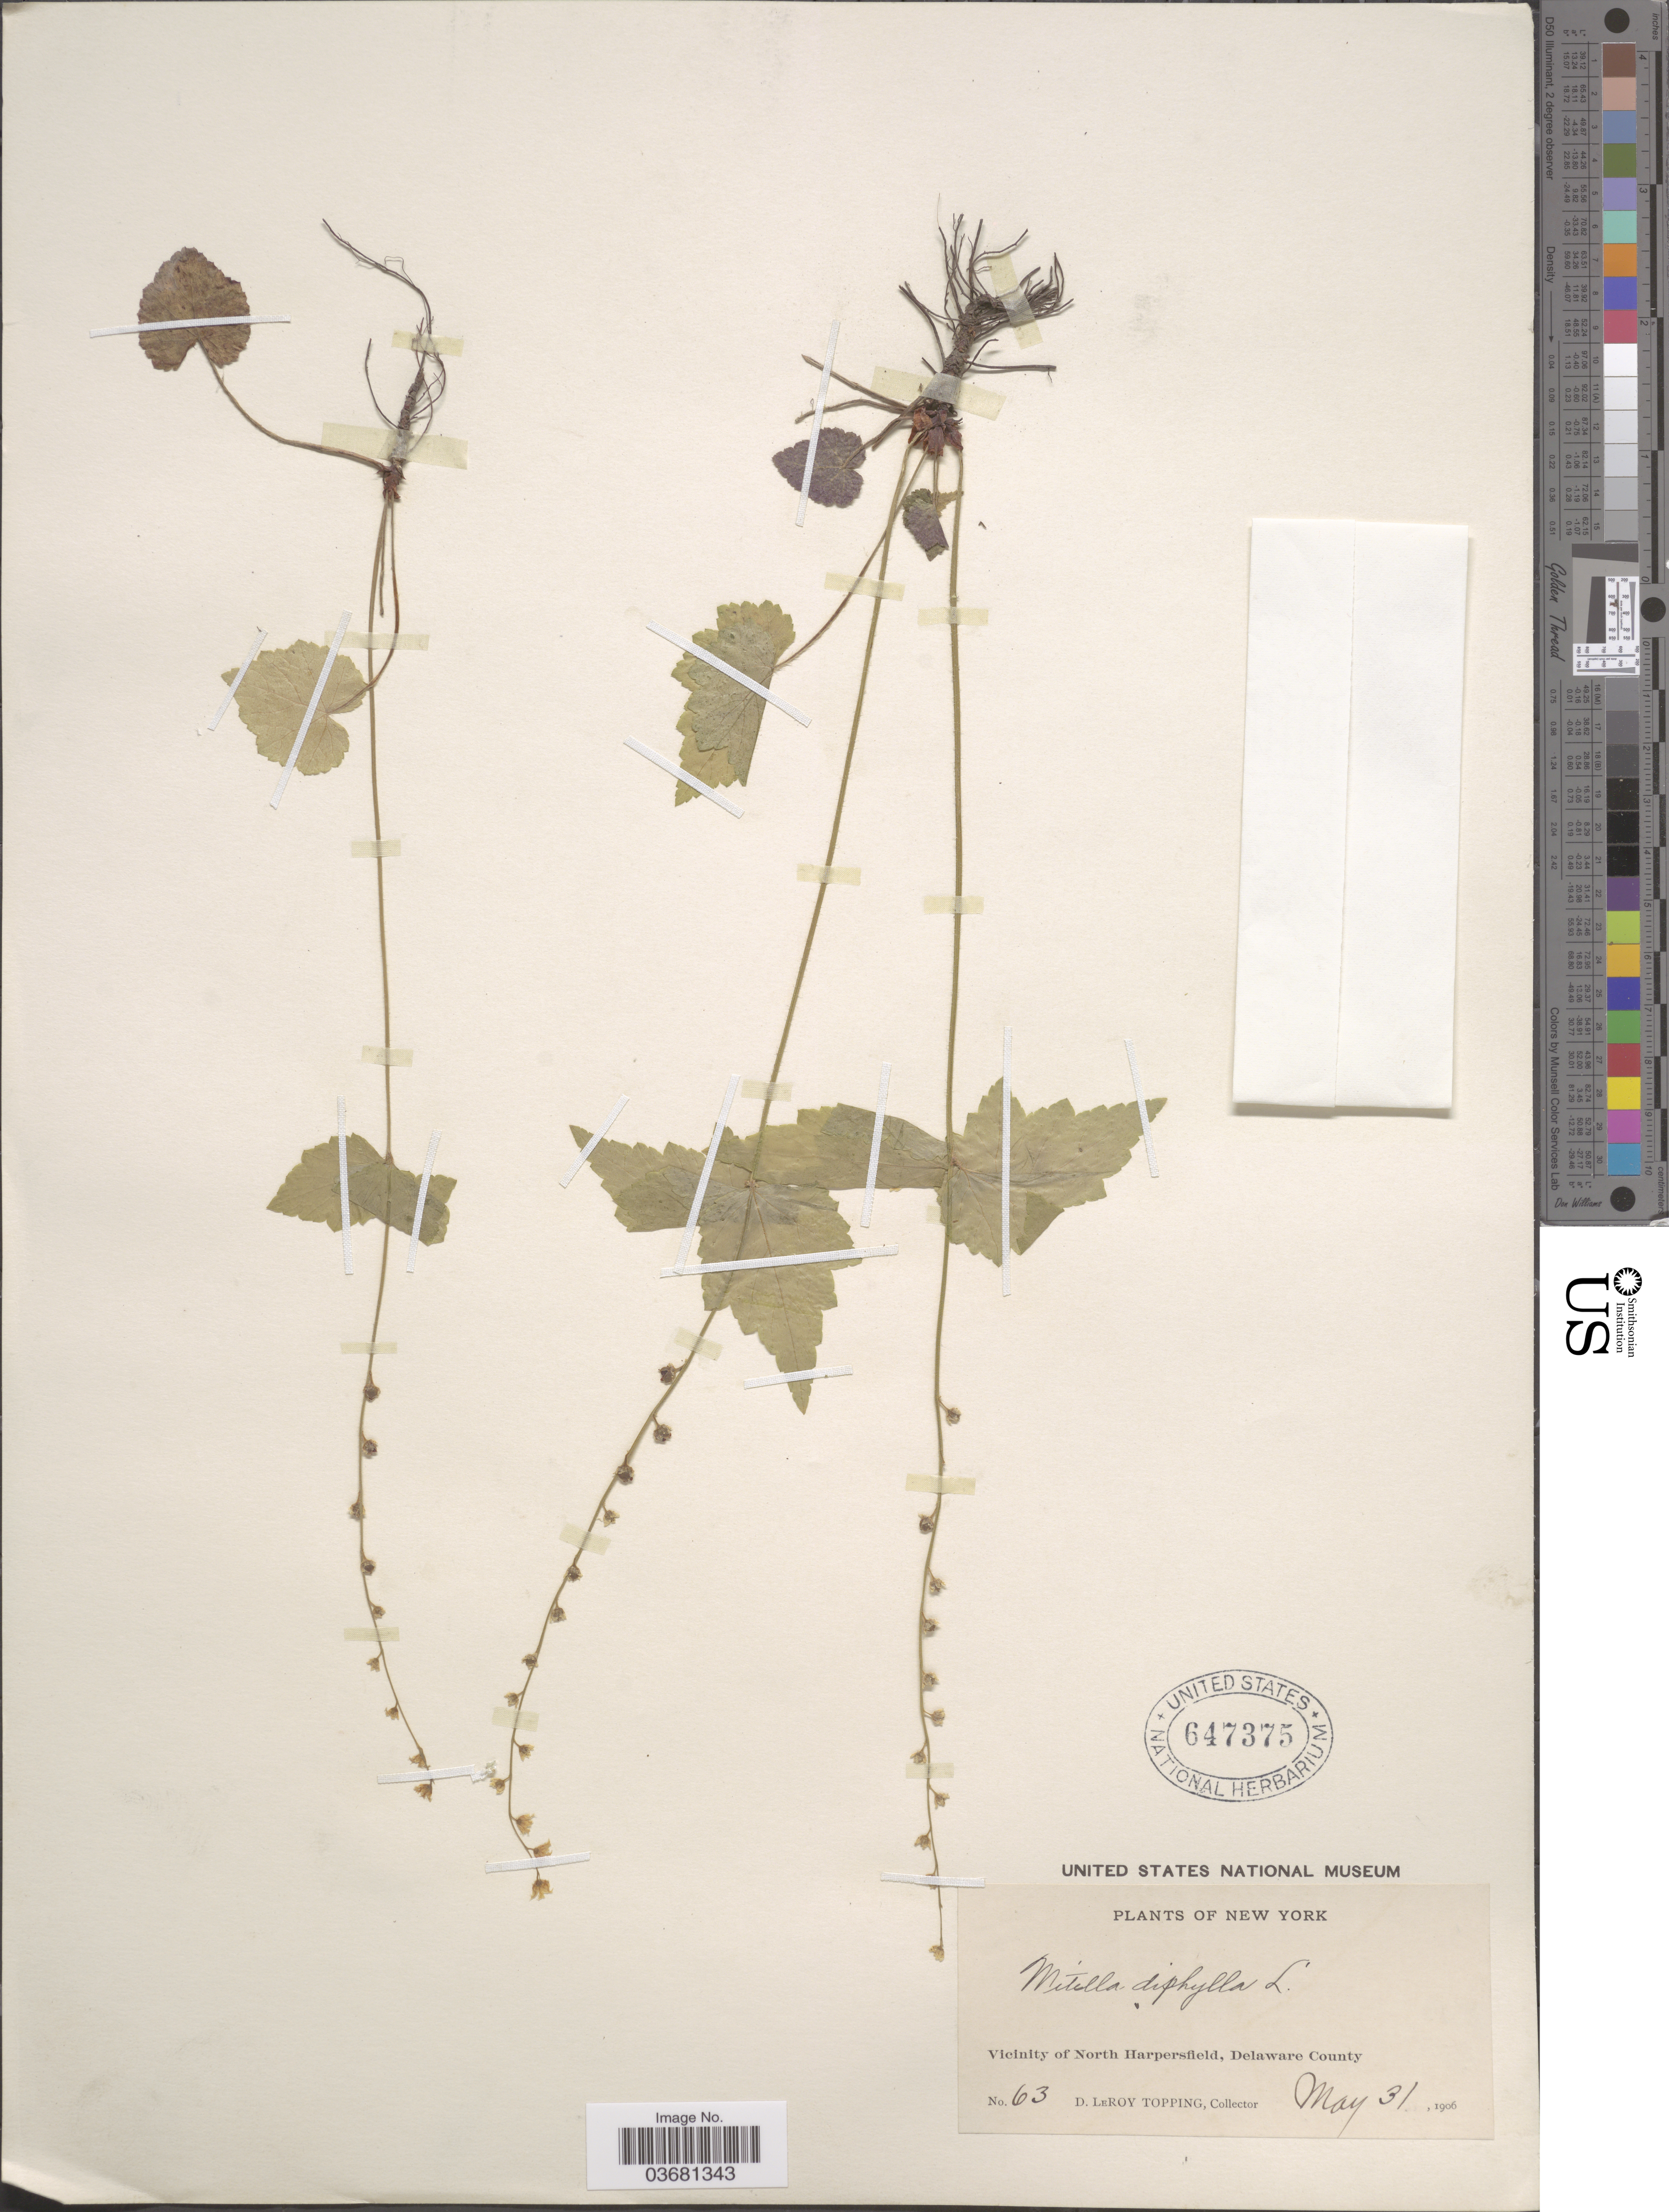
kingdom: Plantae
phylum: Tracheophyta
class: Magnoliopsida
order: Saxifragales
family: Saxifragaceae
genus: Mitella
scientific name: Mitella diphylla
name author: L.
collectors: D. L. Topping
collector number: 63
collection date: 1906-05-31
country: United States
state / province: New York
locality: Vicinity of North Harpersfield, Delaware County.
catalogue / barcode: US 647375